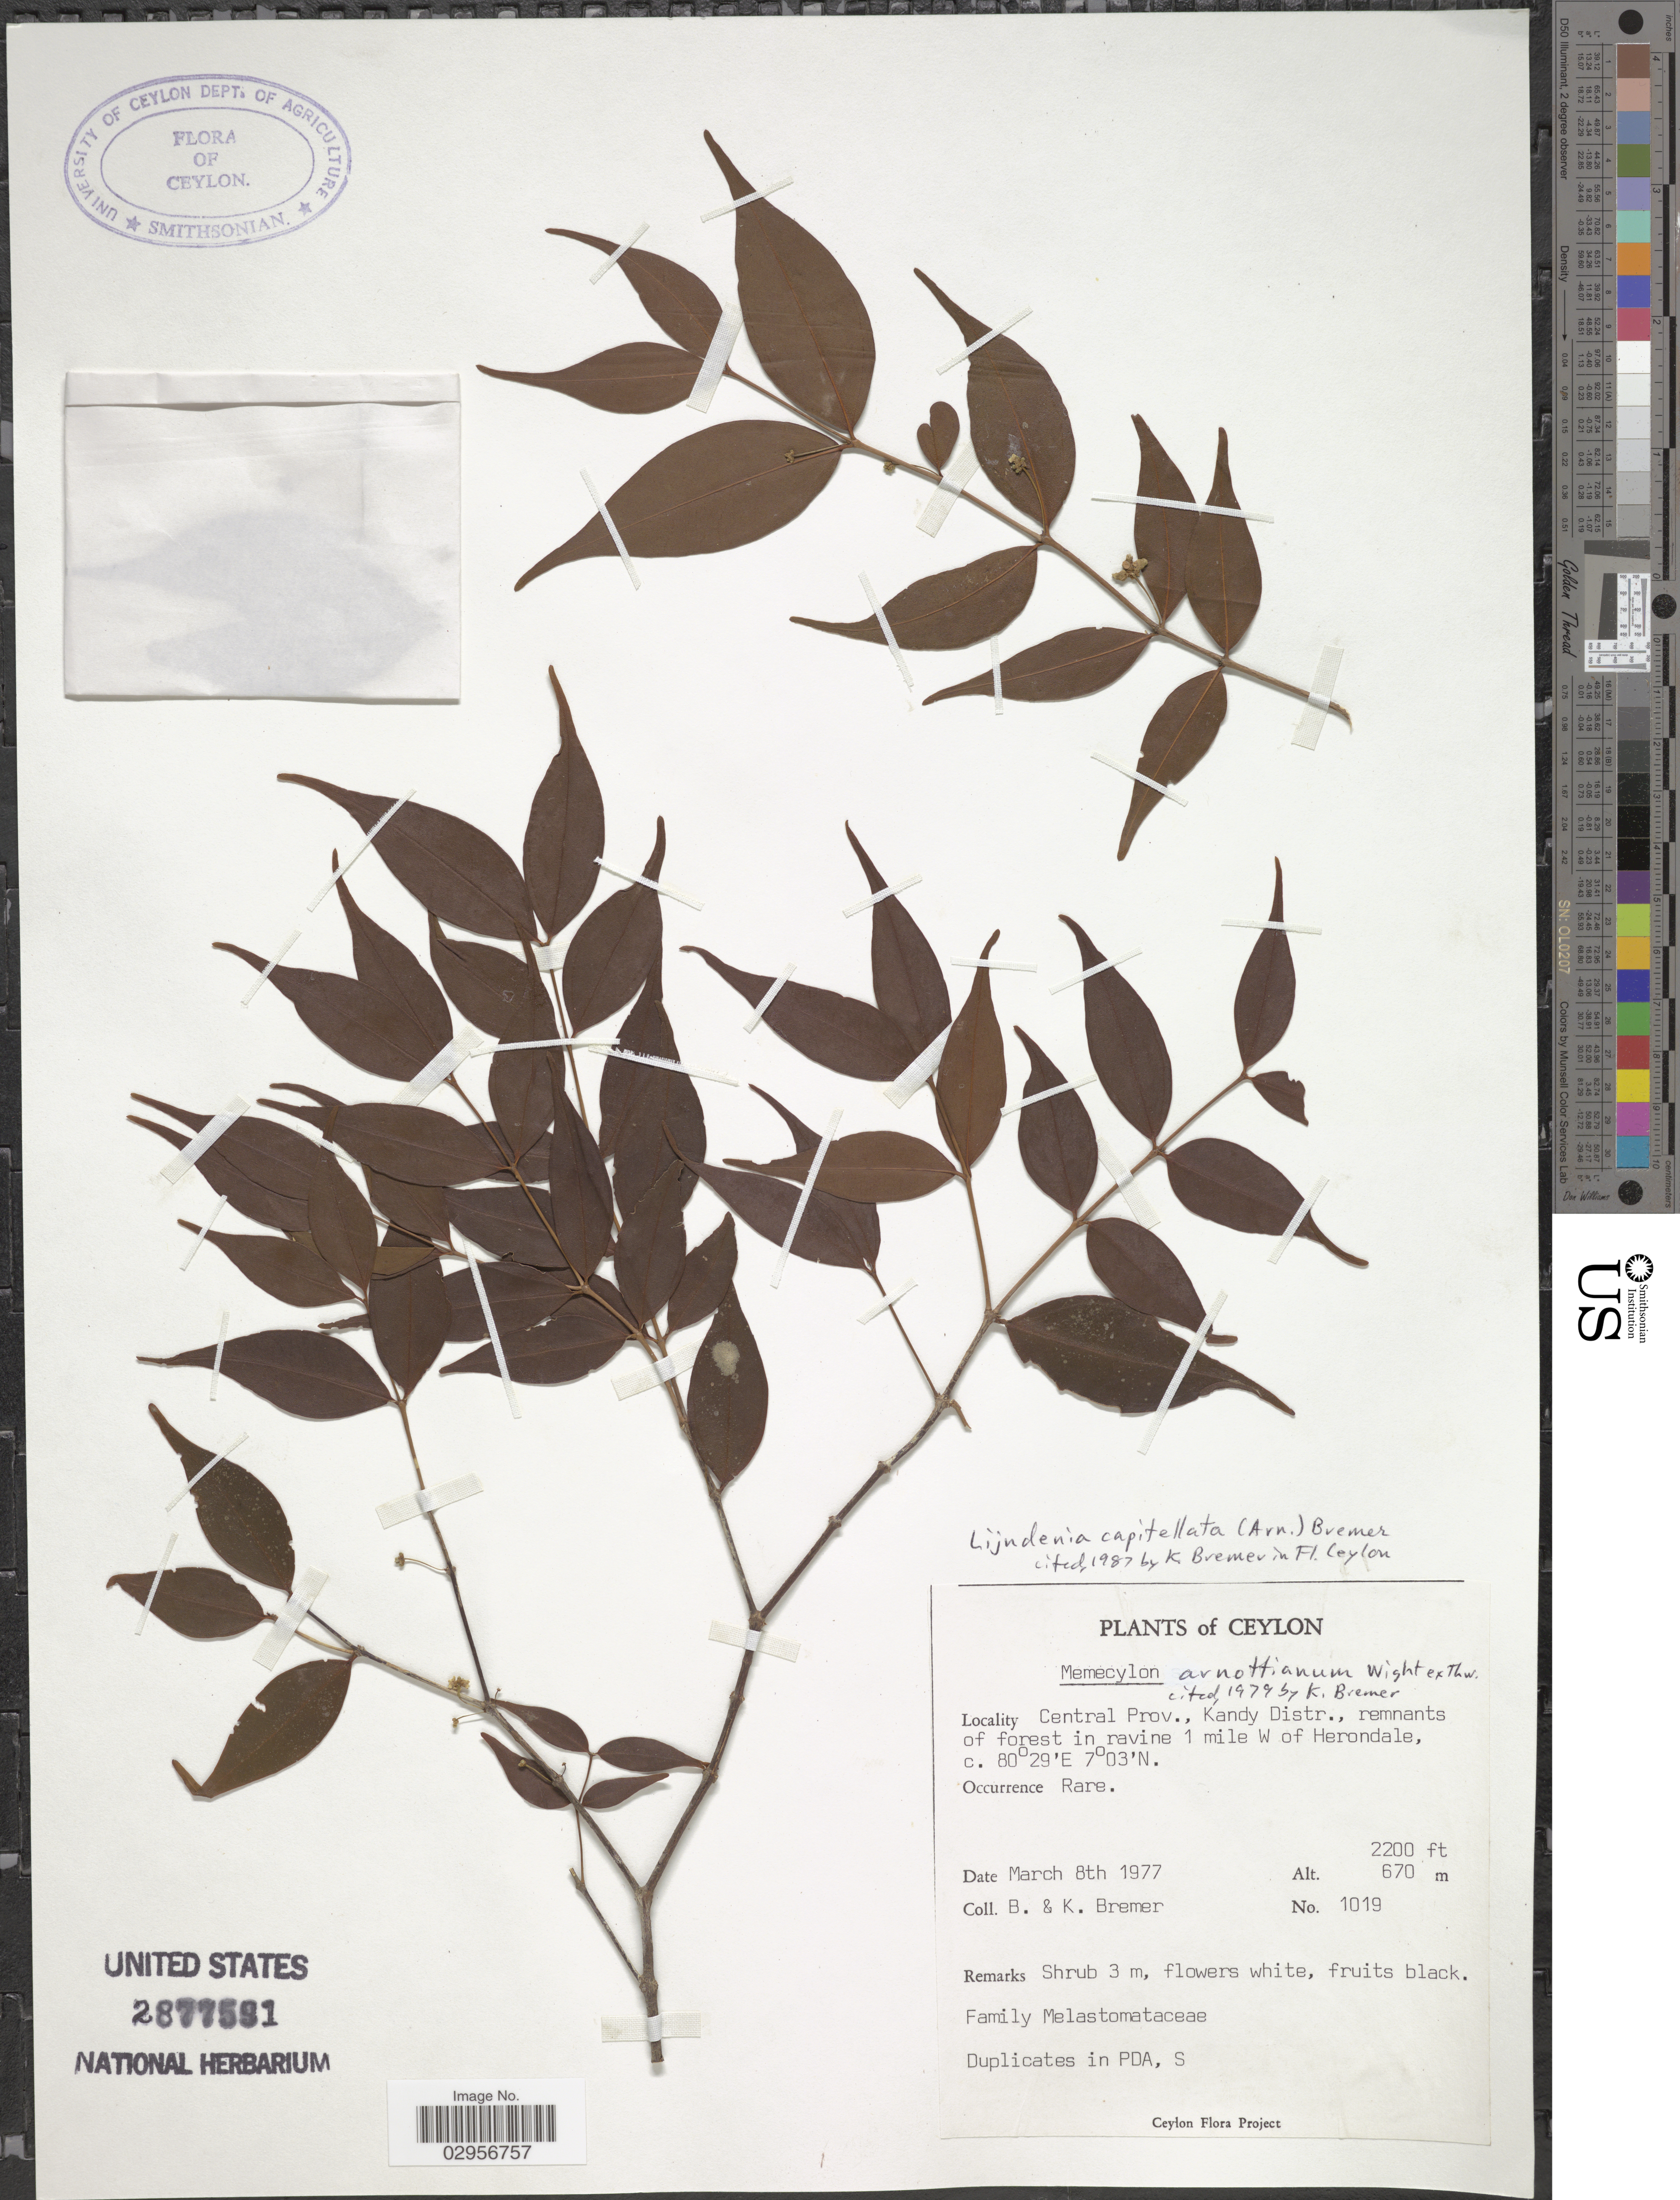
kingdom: Plantae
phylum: Tracheophyta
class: Magnoliopsida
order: Myrtales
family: Melastomataceae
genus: Lijndenia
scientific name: Lijndenia capitellata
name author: K. Bremer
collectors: B. Bremer & K. Bremer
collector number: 1019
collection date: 1977-03-08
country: Sri Lanka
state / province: Central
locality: Ceylon. Central Prov., Kandy Distr., remnants of forest in ravine 1 mile W of Herondale.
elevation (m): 670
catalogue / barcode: US 2877591